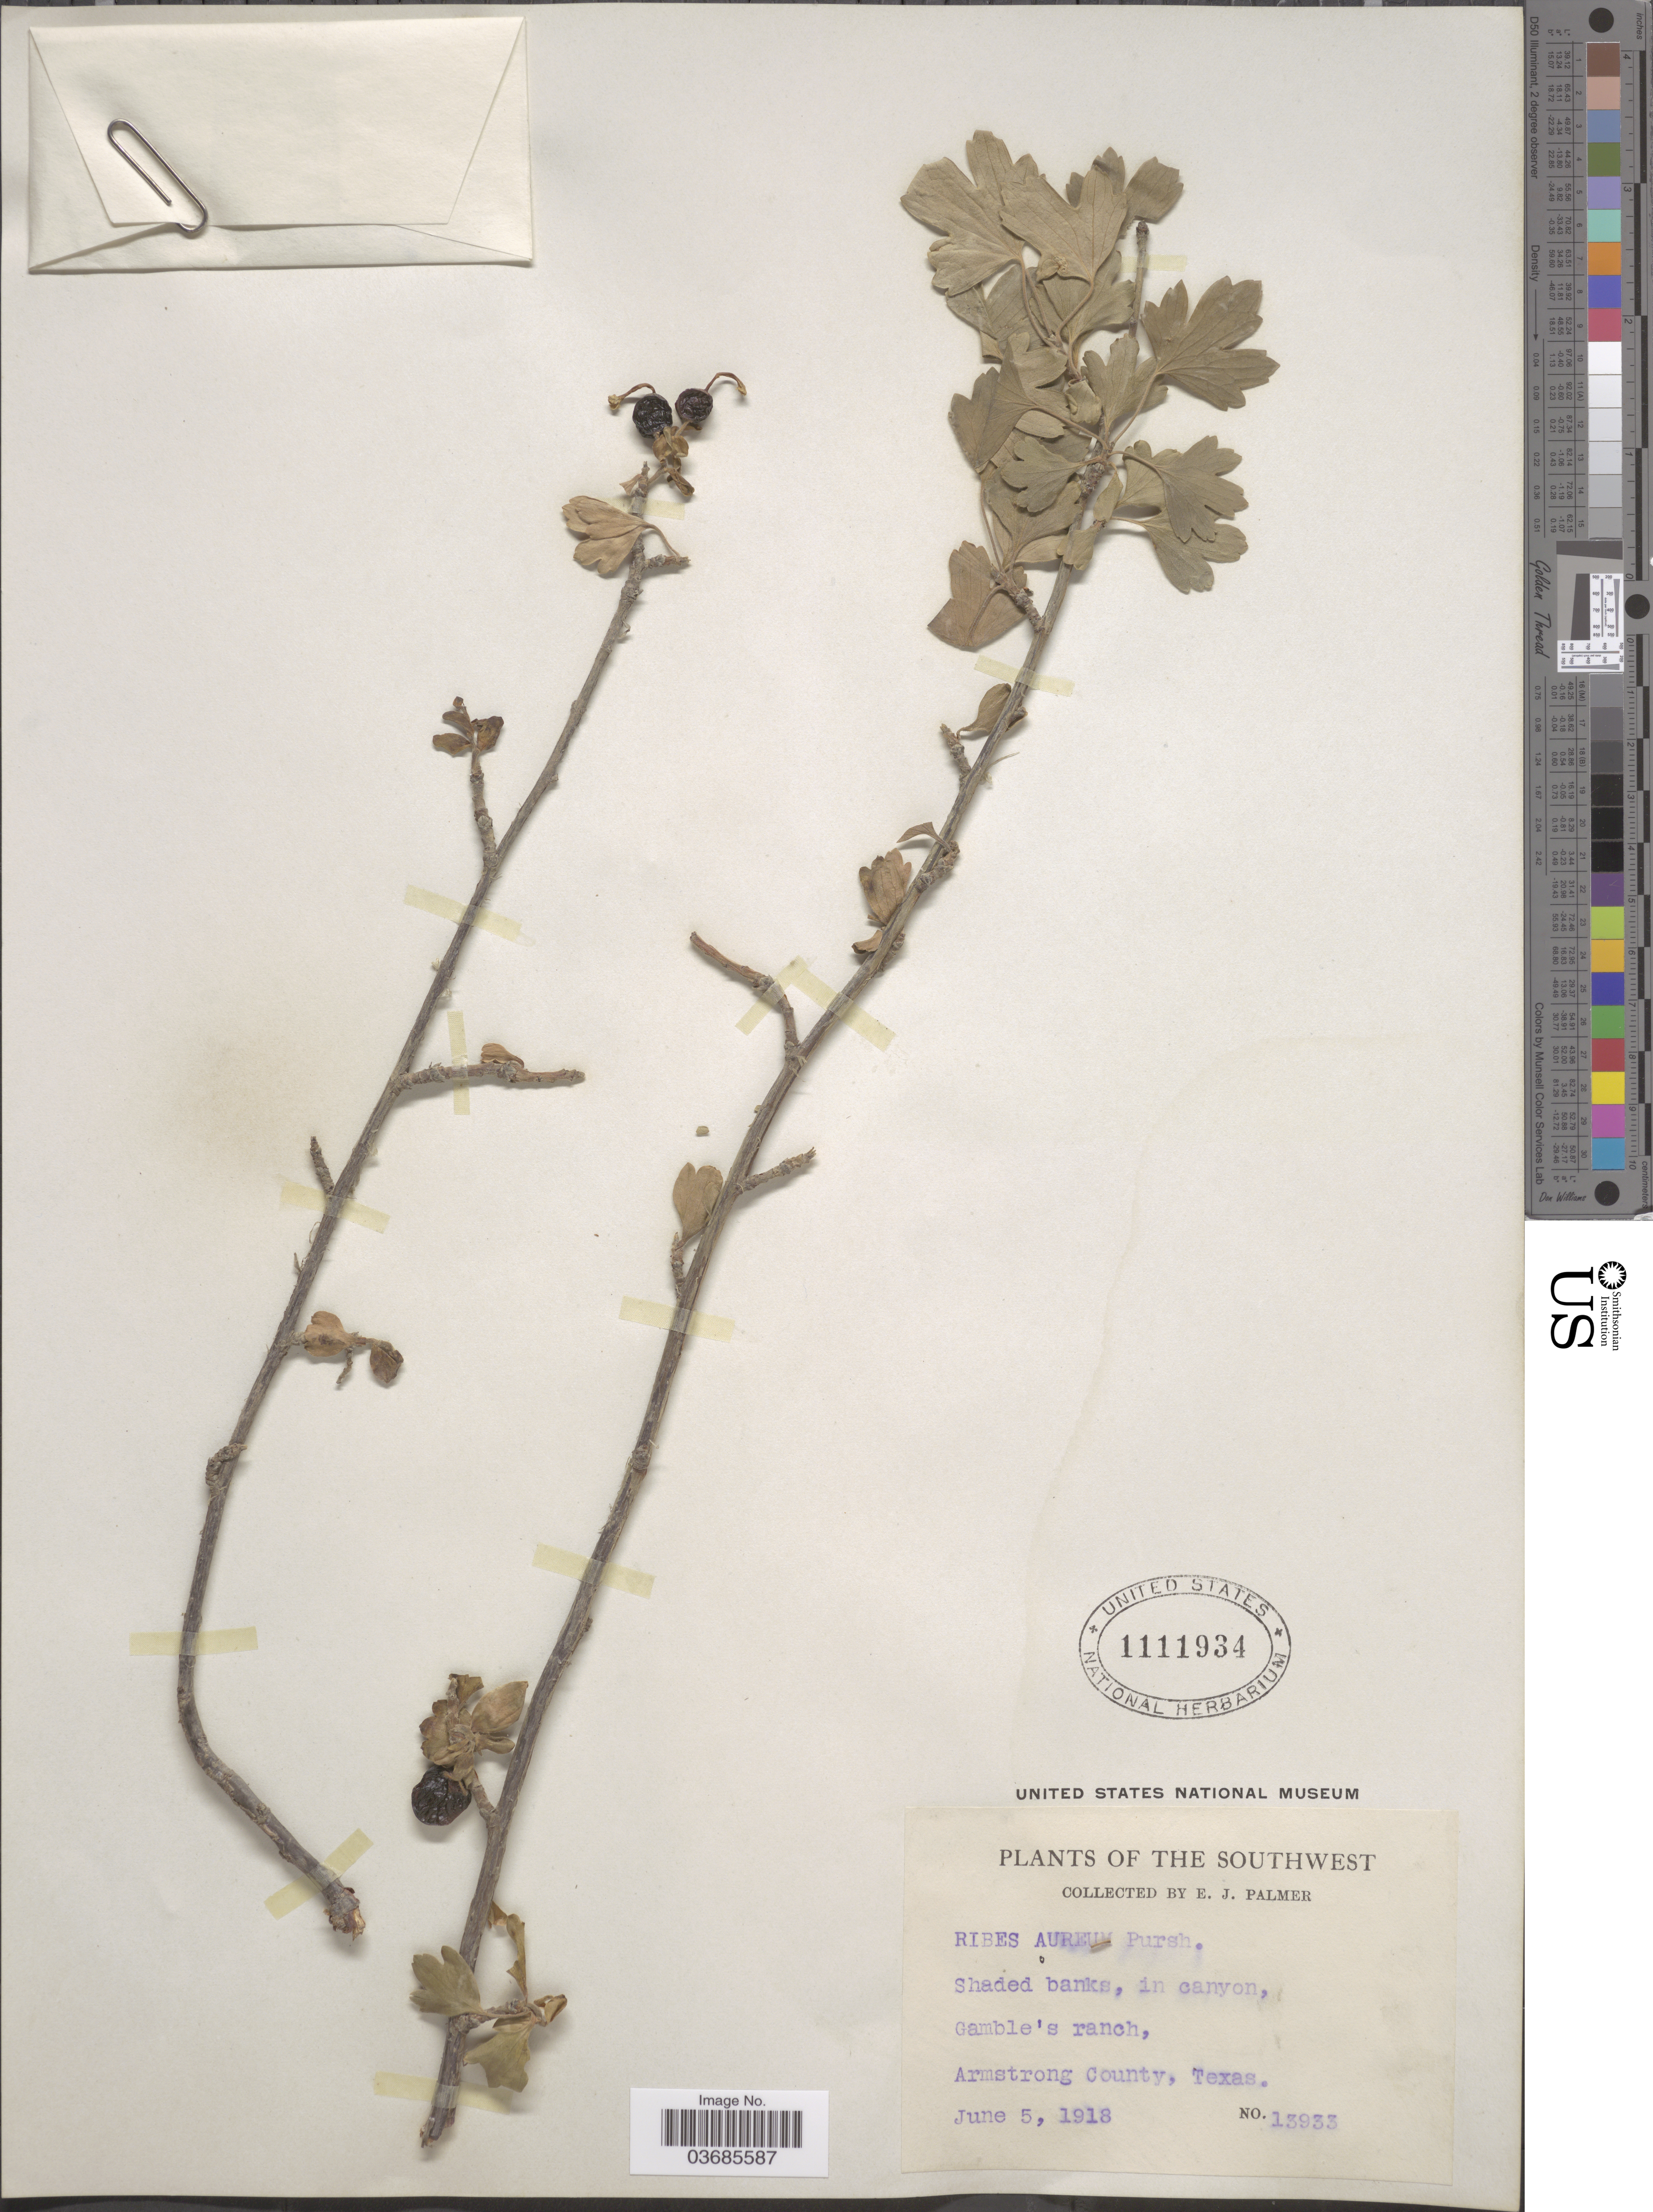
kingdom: Plantae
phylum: Tracheophyta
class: Magnoliopsida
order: Saxifragales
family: Grossulariaceae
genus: Ribes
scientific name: Ribes aureum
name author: Pursh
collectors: E. J. Palmer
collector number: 13933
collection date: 1918-06-05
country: United States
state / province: Texas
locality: The Southwest. Gamble's ranch, Armstong County.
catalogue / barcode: US 1111934